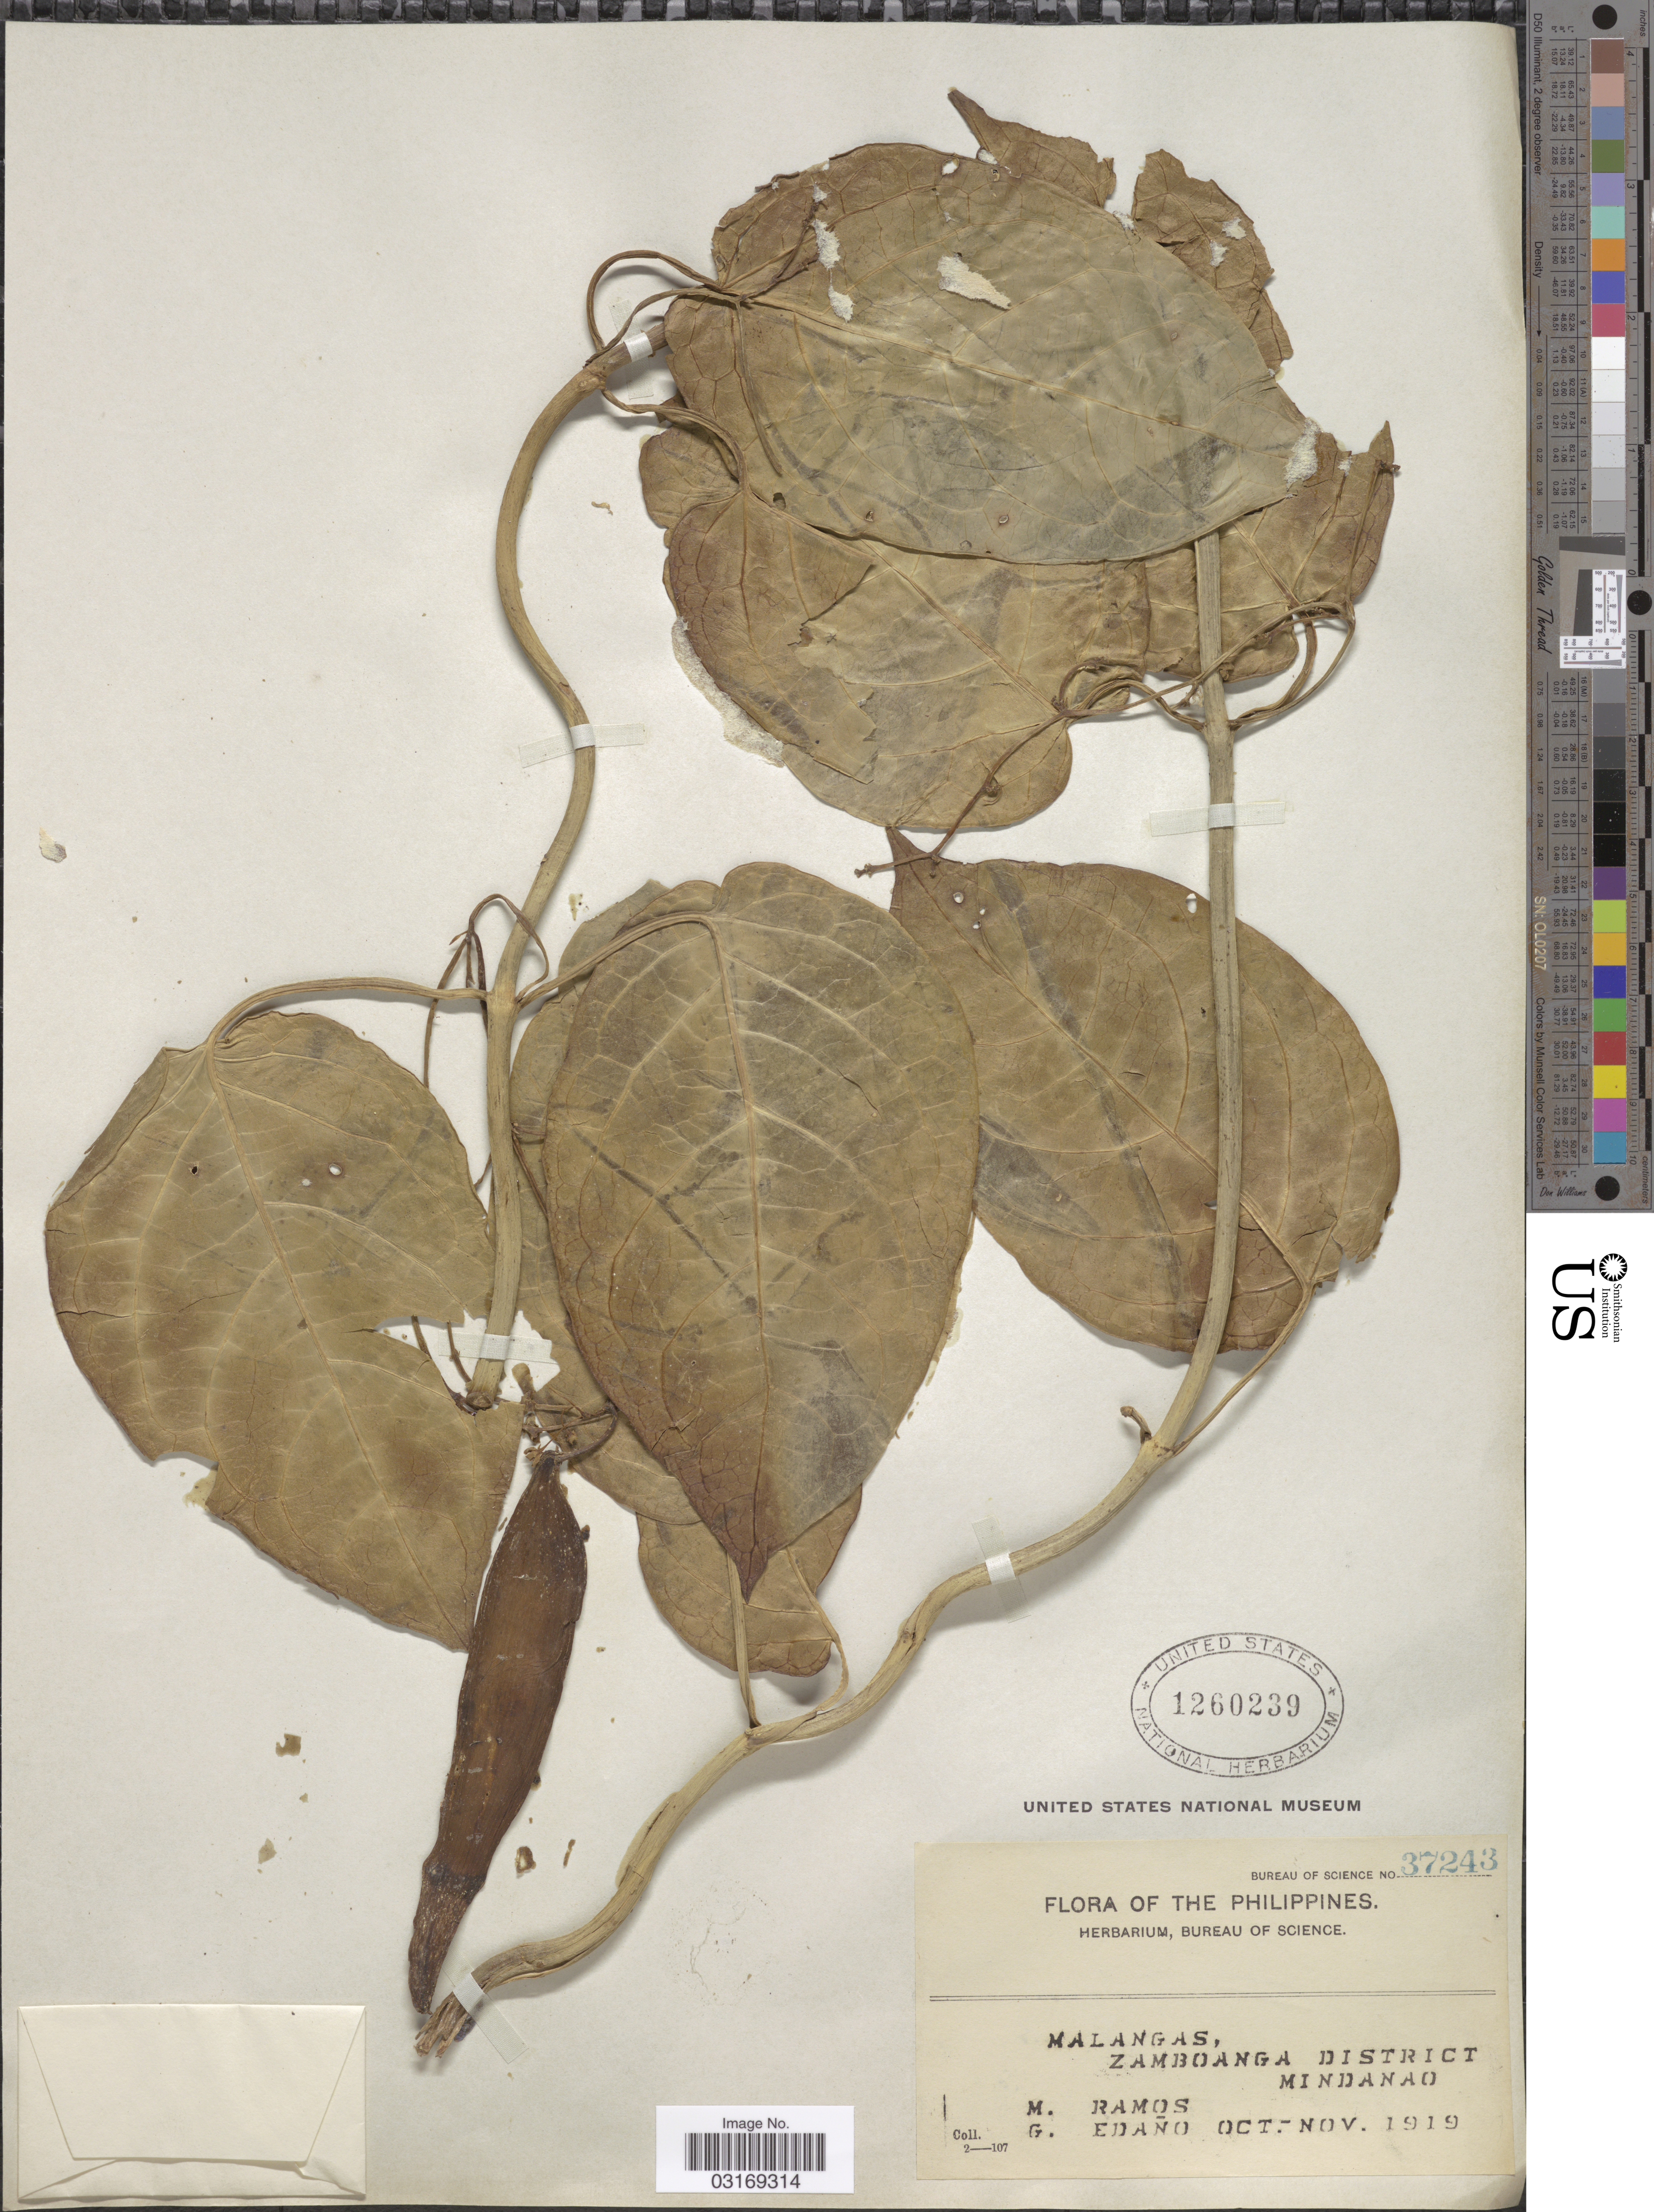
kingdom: Plantae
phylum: Tracheophyta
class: Magnoliopsida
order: Gentianales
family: Apocynaceae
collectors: M. Ramos & G. Edaño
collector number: Bureau of Science 37243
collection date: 1919-10/1919-11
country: Philippines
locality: Malangas, Zamboanga District, Mindanao.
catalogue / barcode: US 1260239